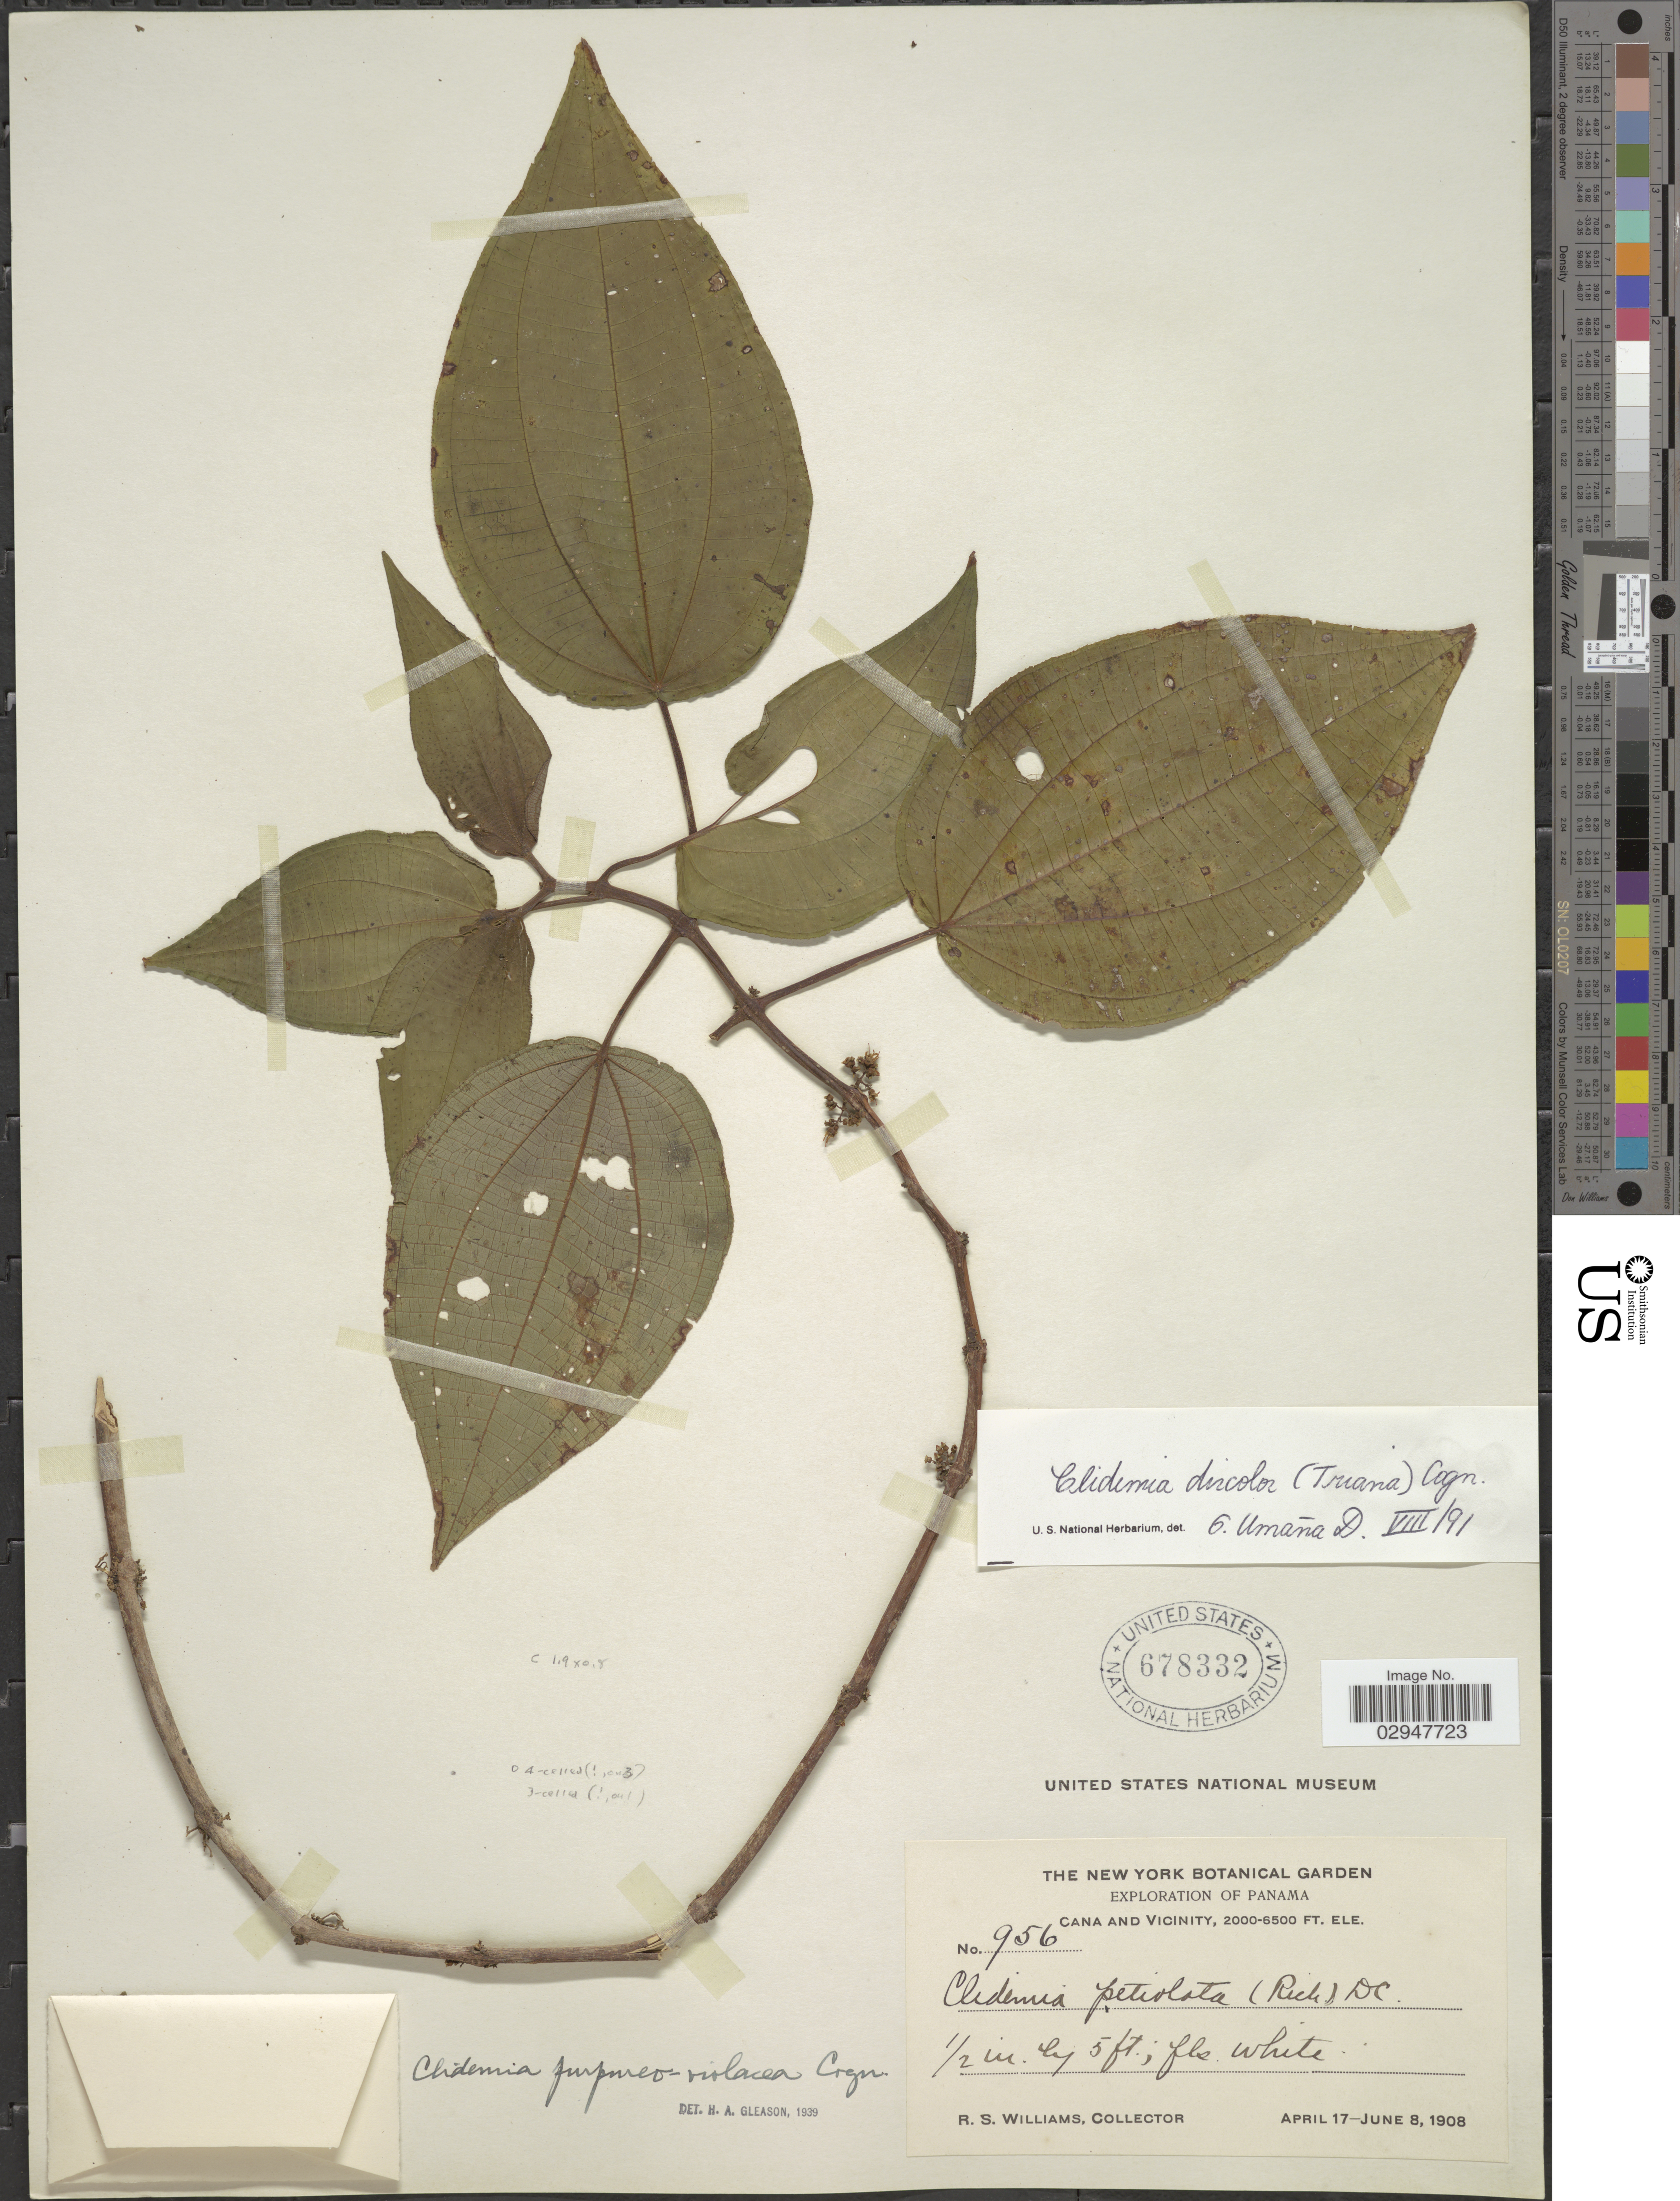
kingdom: Plantae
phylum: Tracheophyta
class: Magnoliopsida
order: Myrtales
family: Melastomataceae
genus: Clidemia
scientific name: Clidemia discolor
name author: (Triana) Cogn.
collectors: R. S. Williams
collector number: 956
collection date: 1908-04-17/1908-06-08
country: Panama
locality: Cana and Vicinity.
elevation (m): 610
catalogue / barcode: US 678332